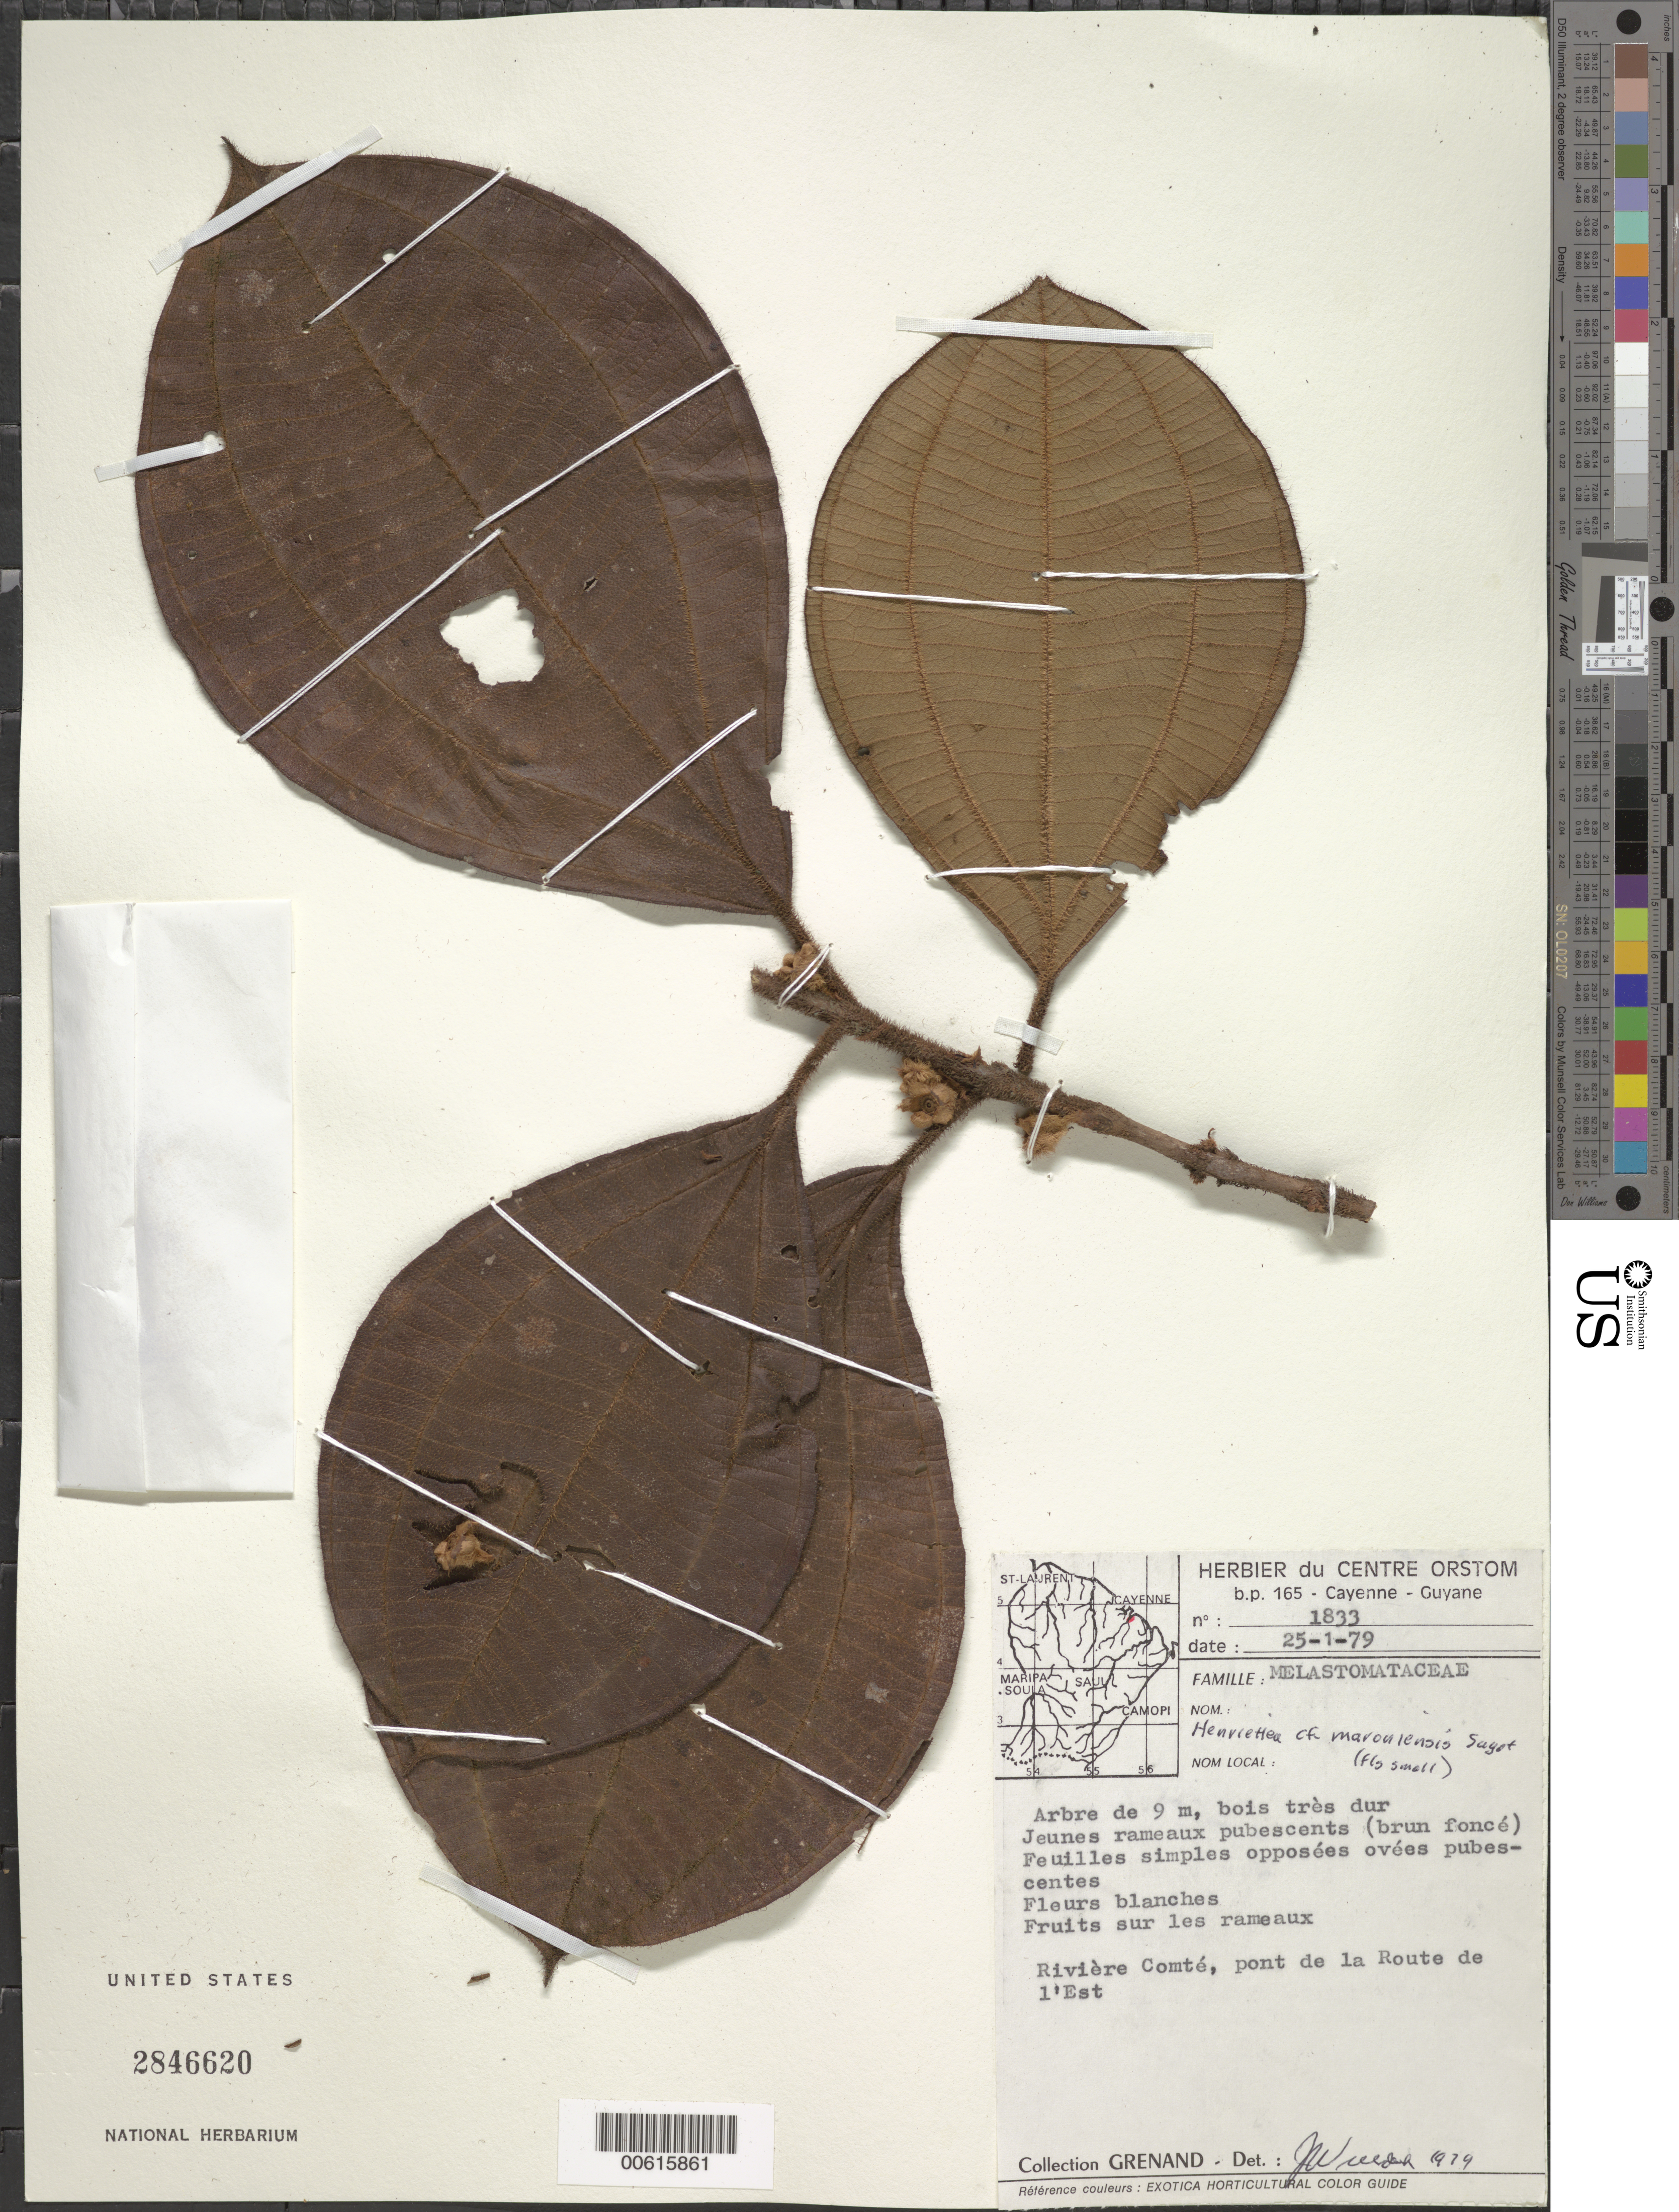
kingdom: Plantae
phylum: Tracheophyta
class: Magnoliopsida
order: Myrtales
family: Melastomataceae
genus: Henriettea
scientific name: Henriettea maroniensis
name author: Sagot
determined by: Wurdack, John J., (US), US (UNITED STATES)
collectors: P. Grenand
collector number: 1833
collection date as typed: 25-Jan-79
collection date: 1979-01-25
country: French Guiana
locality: Rivière Comté, pont de la Route de l'Est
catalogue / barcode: US 2846620